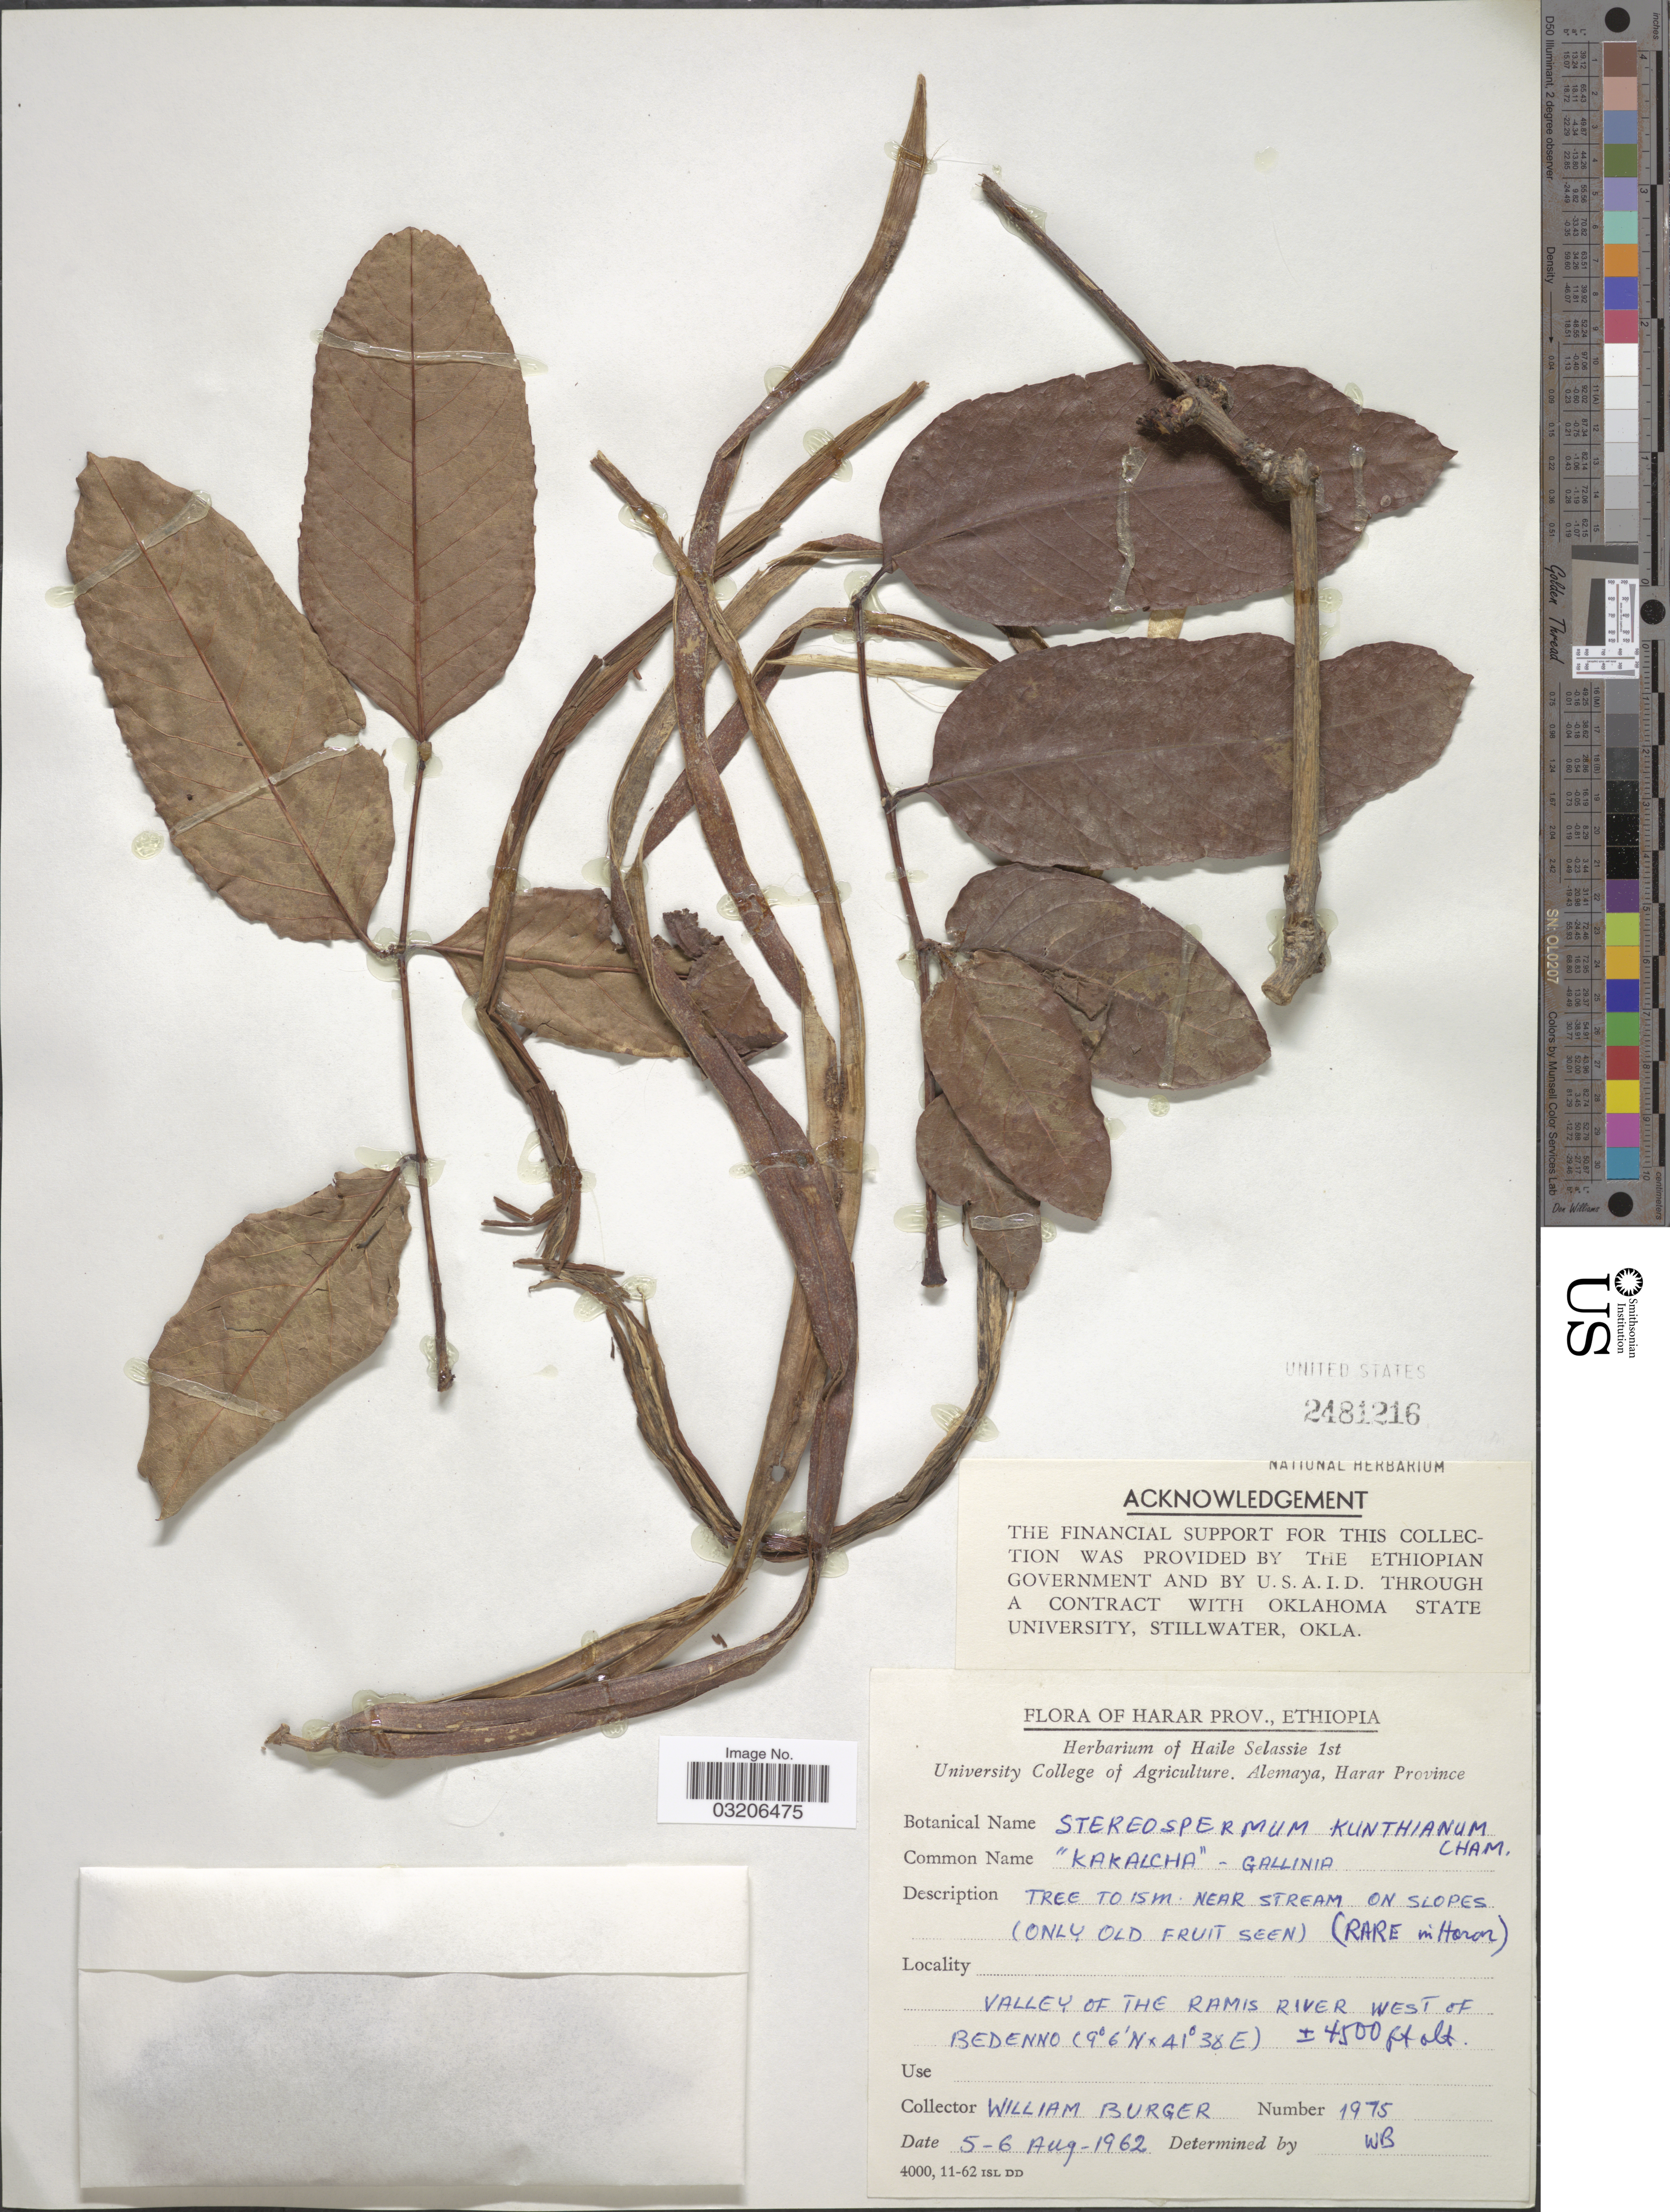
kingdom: Plantae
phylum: Tracheophyta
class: Magnoliopsida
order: Lamiales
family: Bignoniaceae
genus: Stereospermum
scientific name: Stereospermum kunthianum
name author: Cham.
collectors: W. Burger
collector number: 1975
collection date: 1962-08-05/1962-08-06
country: Ethiopia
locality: Harar Prov. Valley of the Ramis River West of Bedenno.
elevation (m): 1372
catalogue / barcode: US 2481216